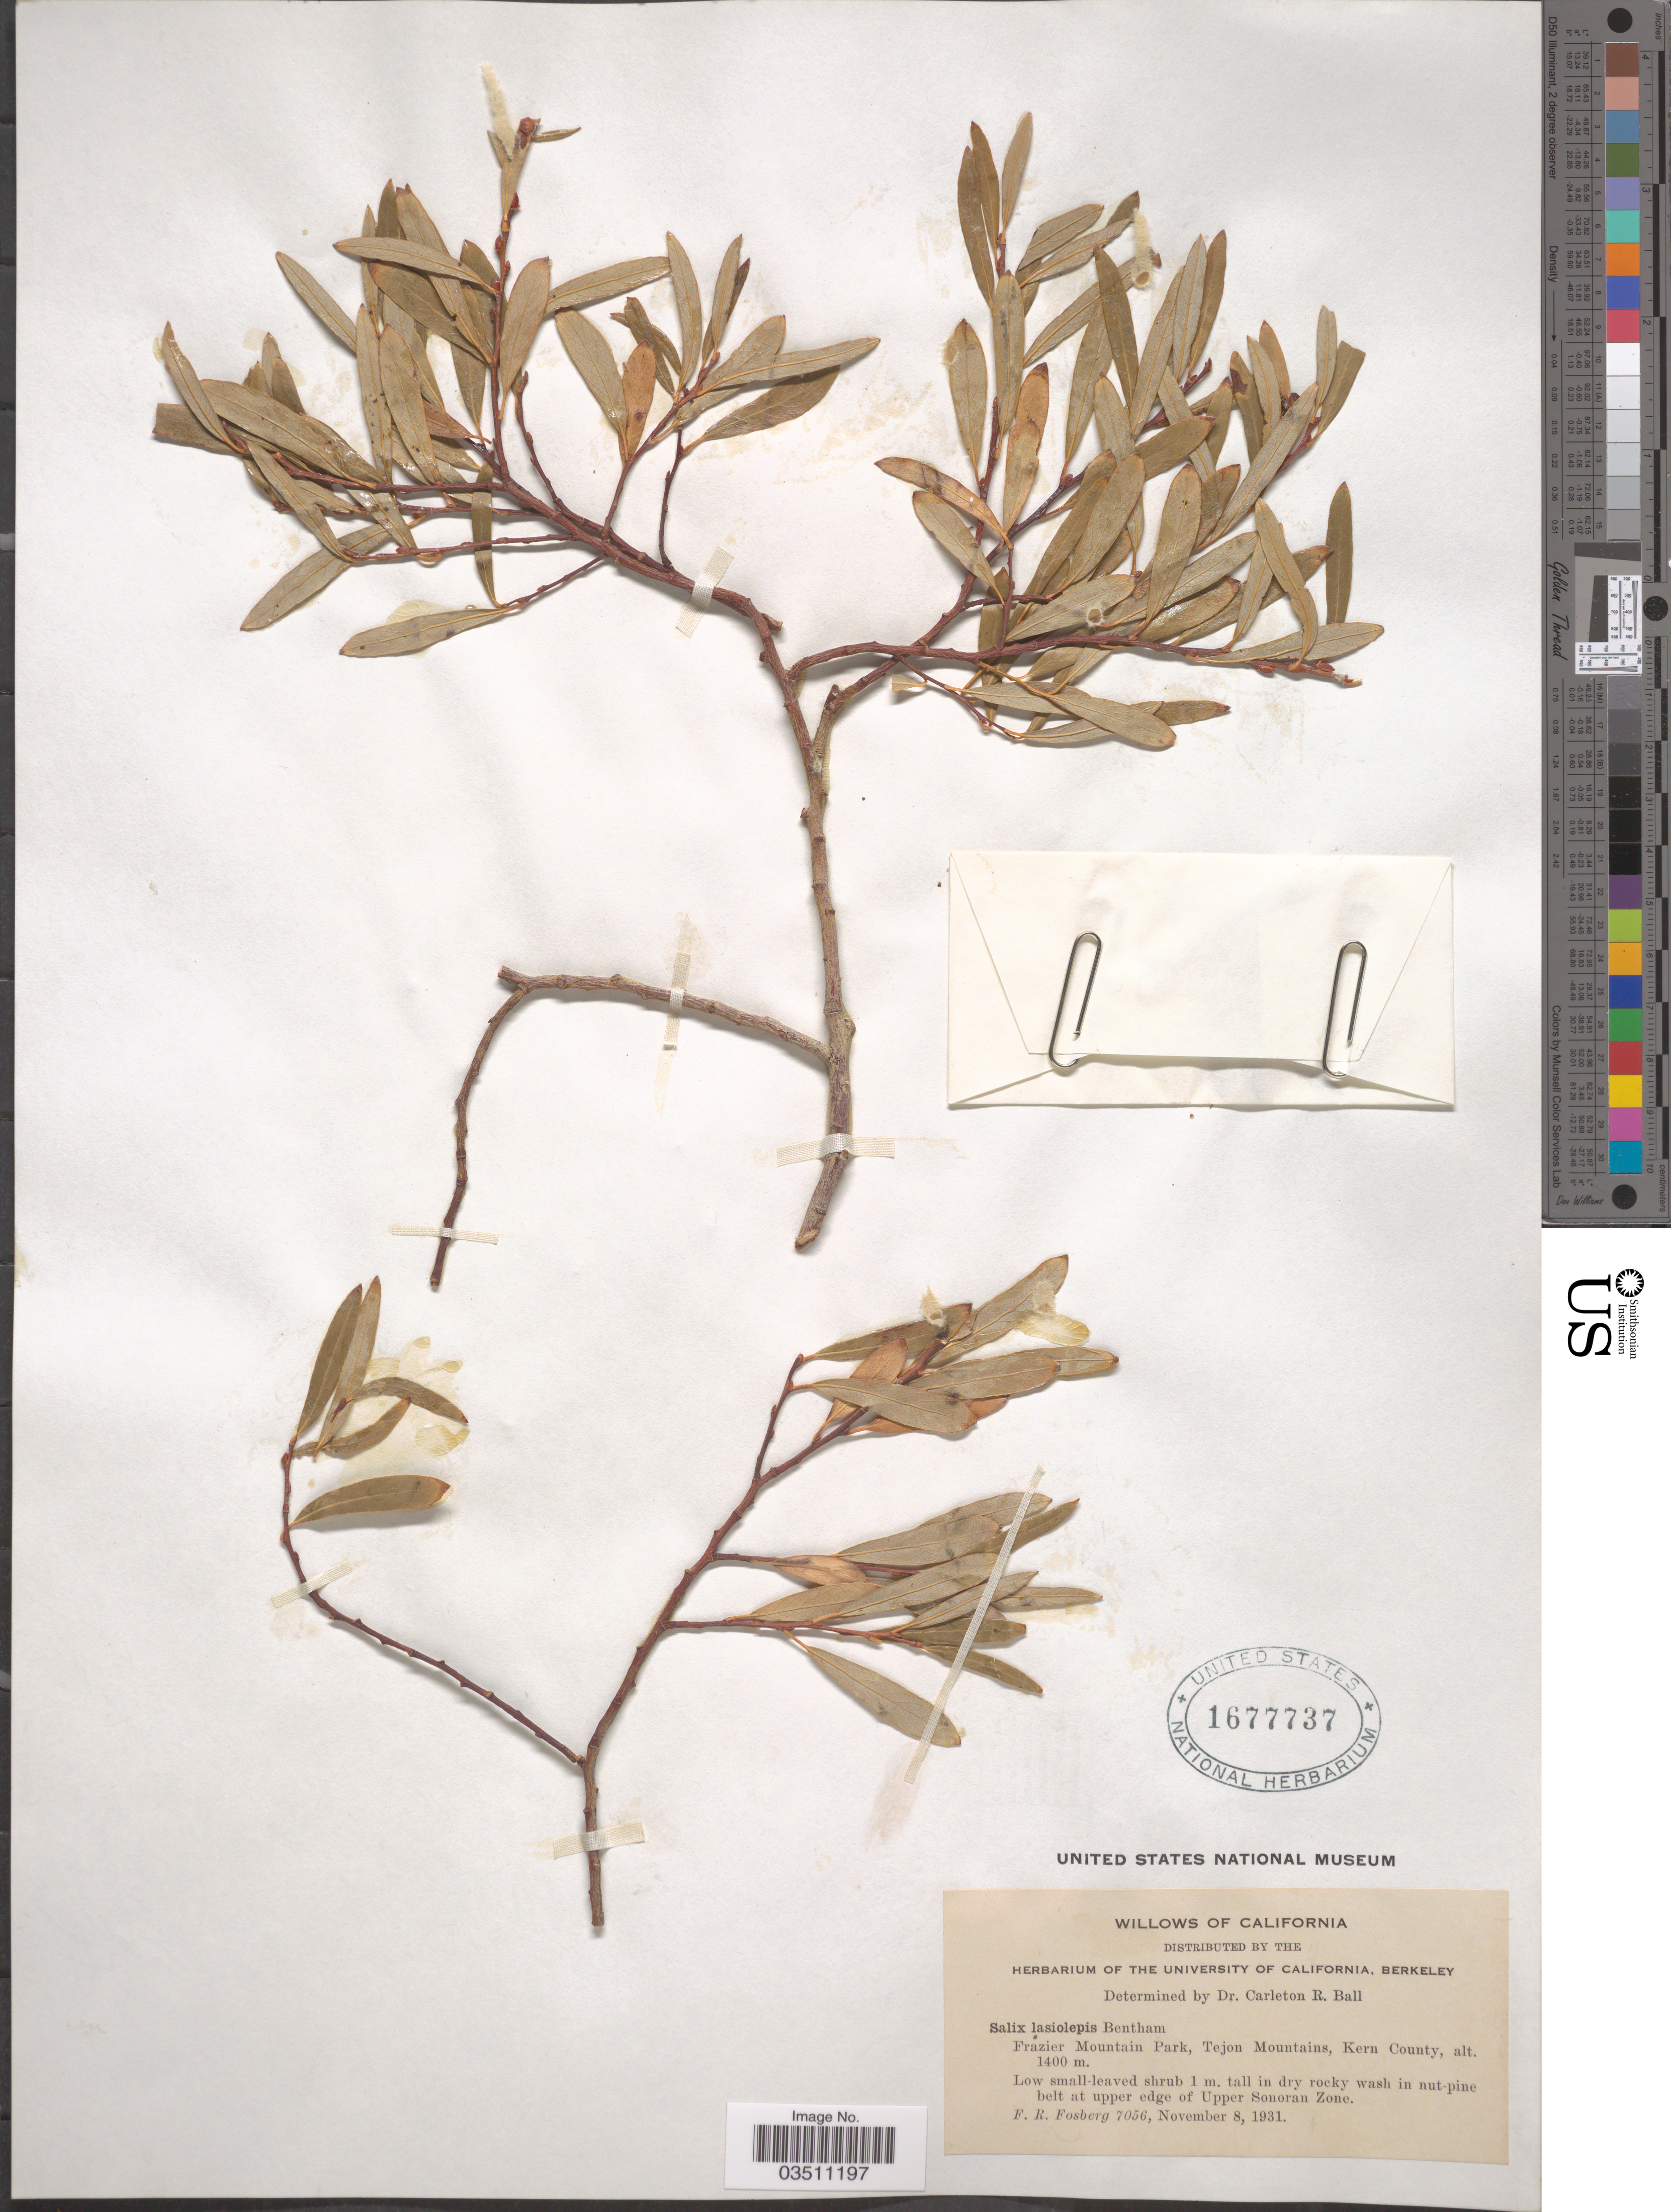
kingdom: Plantae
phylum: Tracheophyta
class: Magnoliopsida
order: Malpighiales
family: Salicaceae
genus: Salix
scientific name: Salix lasiolepis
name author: Benth.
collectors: F. R. Fosberg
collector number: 7056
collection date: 1931-11-08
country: United States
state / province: California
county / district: Kern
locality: Frazier Mountain Park, Tejon Mountains, Kern County. Upper edge of Upper Sonoran Zone.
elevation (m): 1400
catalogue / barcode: US 1677737